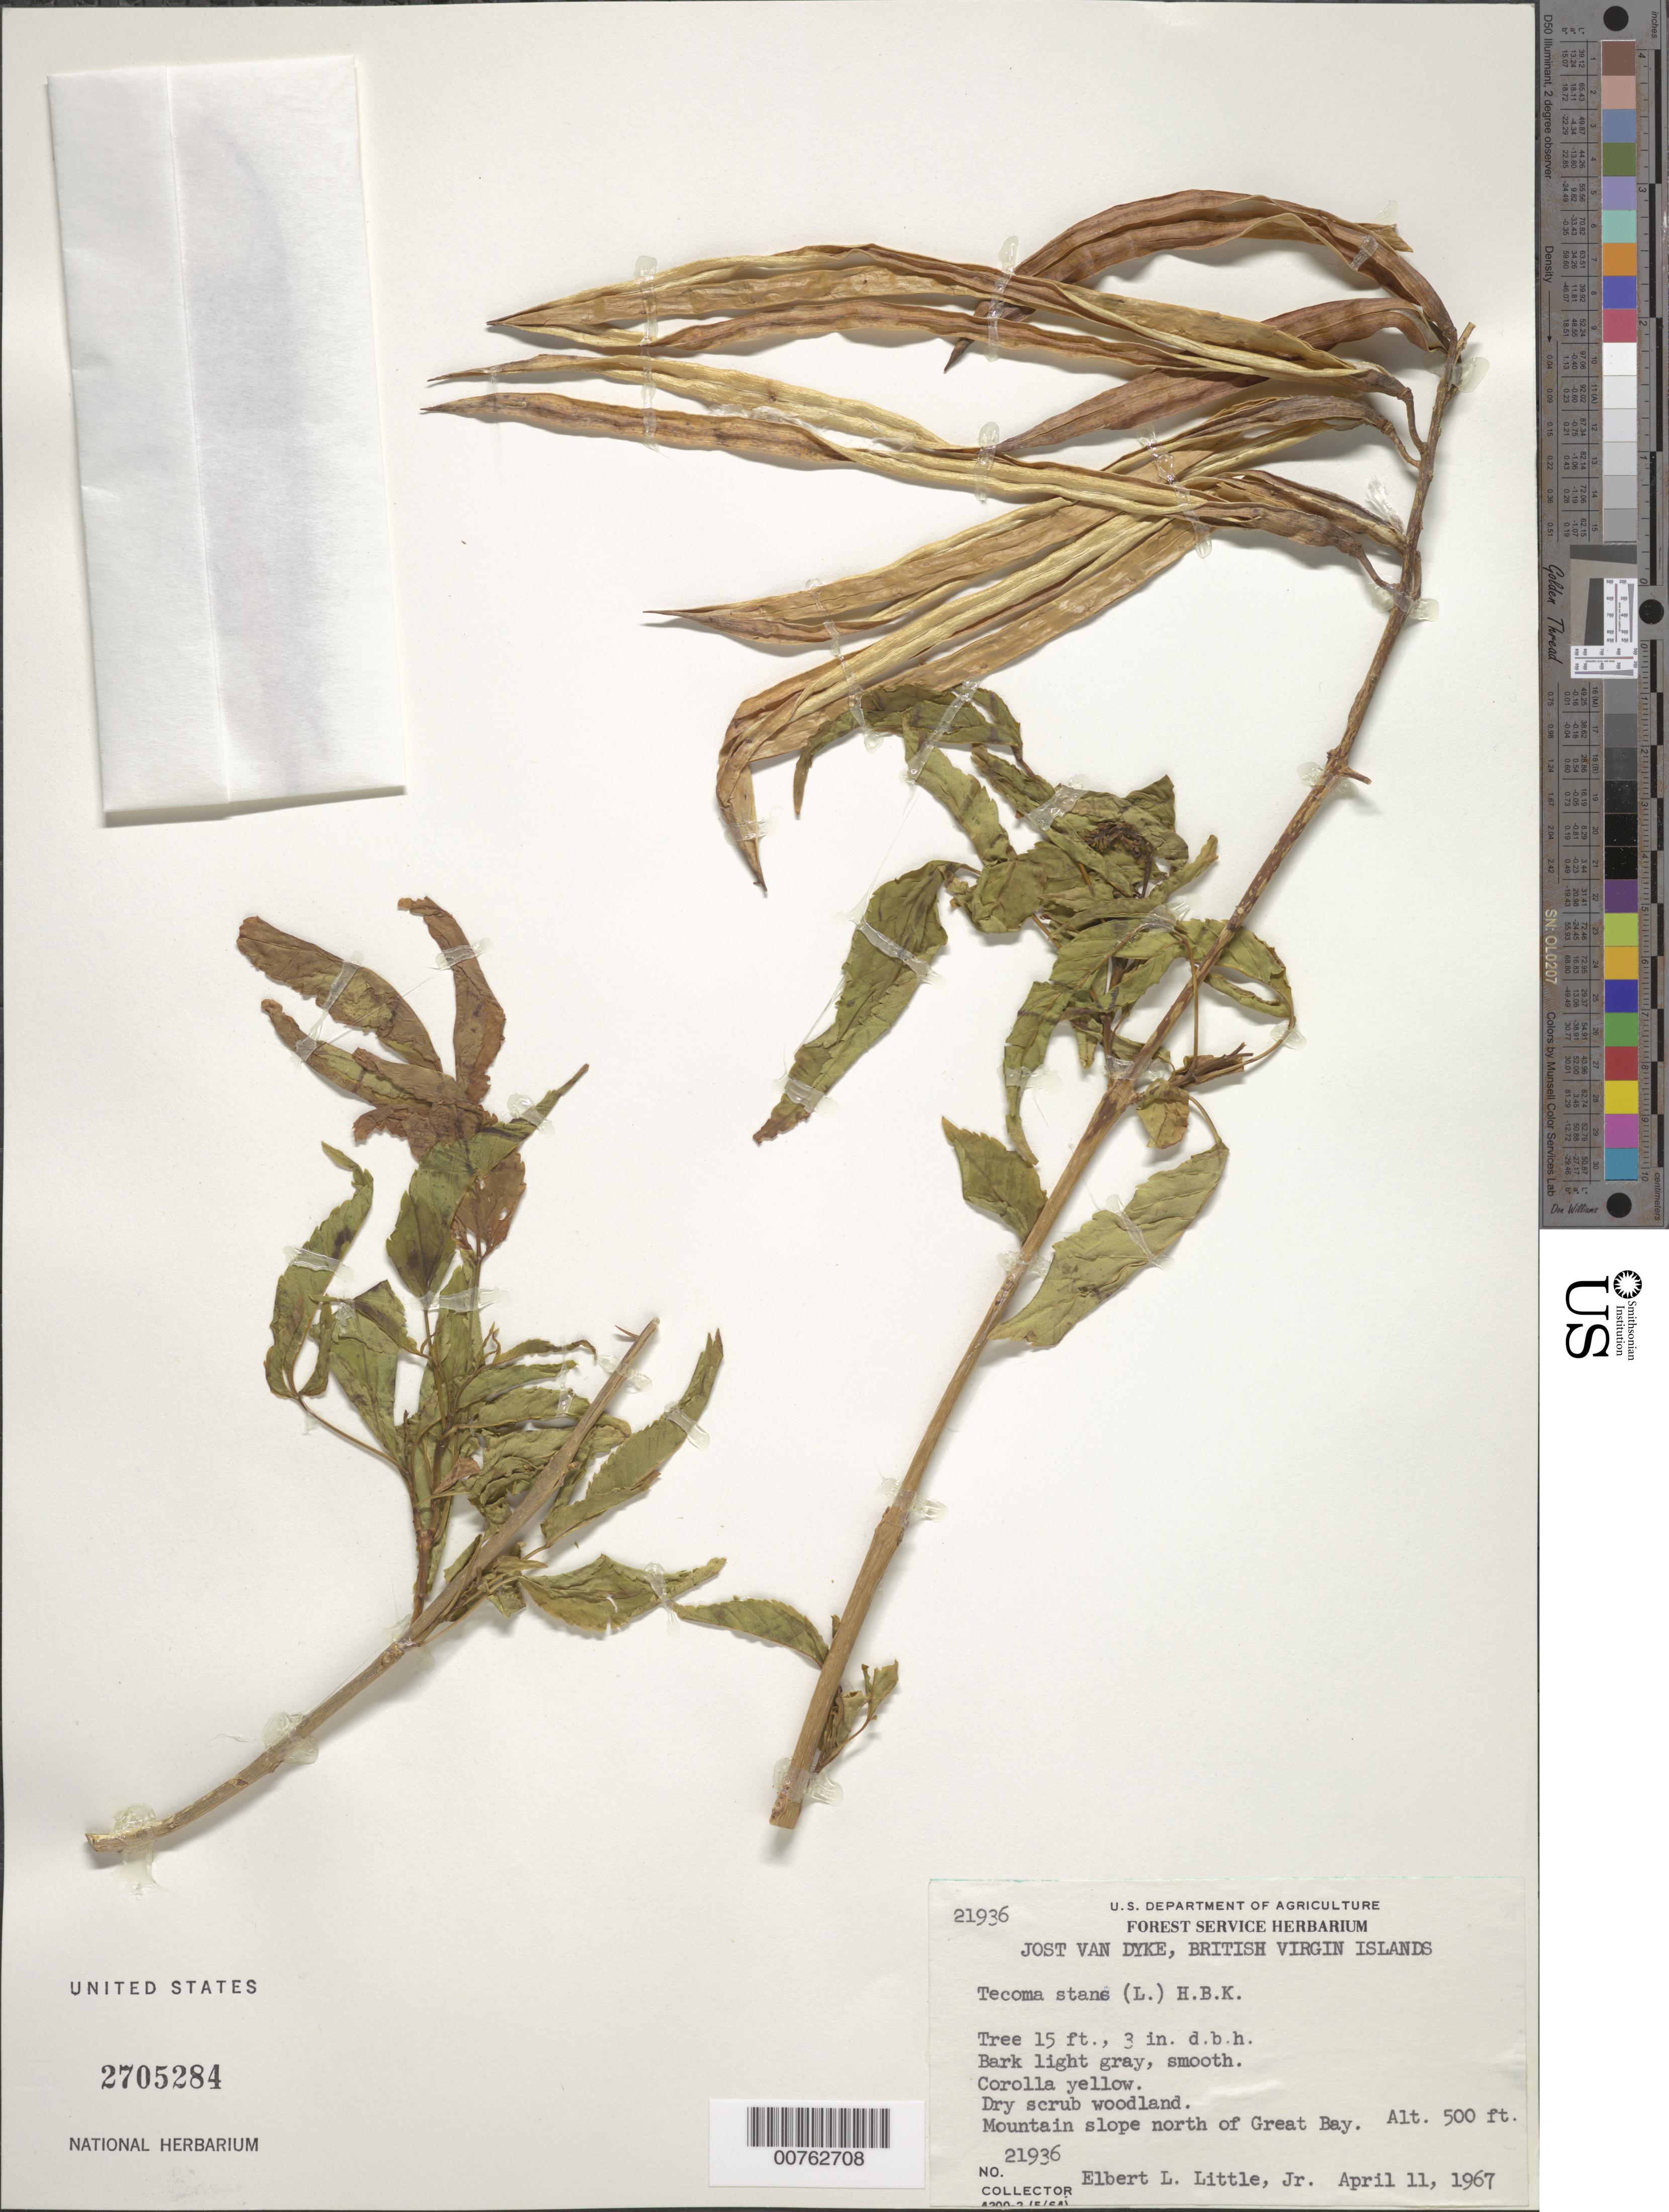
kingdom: Plantae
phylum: Tracheophyta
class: Magnoliopsida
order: Lamiales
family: Bignoniaceae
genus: Tecoma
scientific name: Tecoma stans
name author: (L.) Juss. ex Kunth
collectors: E. L. Little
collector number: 21936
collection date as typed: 11 Apr 1967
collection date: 1967-04-11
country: British Virgin Islands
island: Jost Van Dyke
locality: Mountain slope N of Great Bay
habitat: Dry scrubland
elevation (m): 152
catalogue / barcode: US 2705284